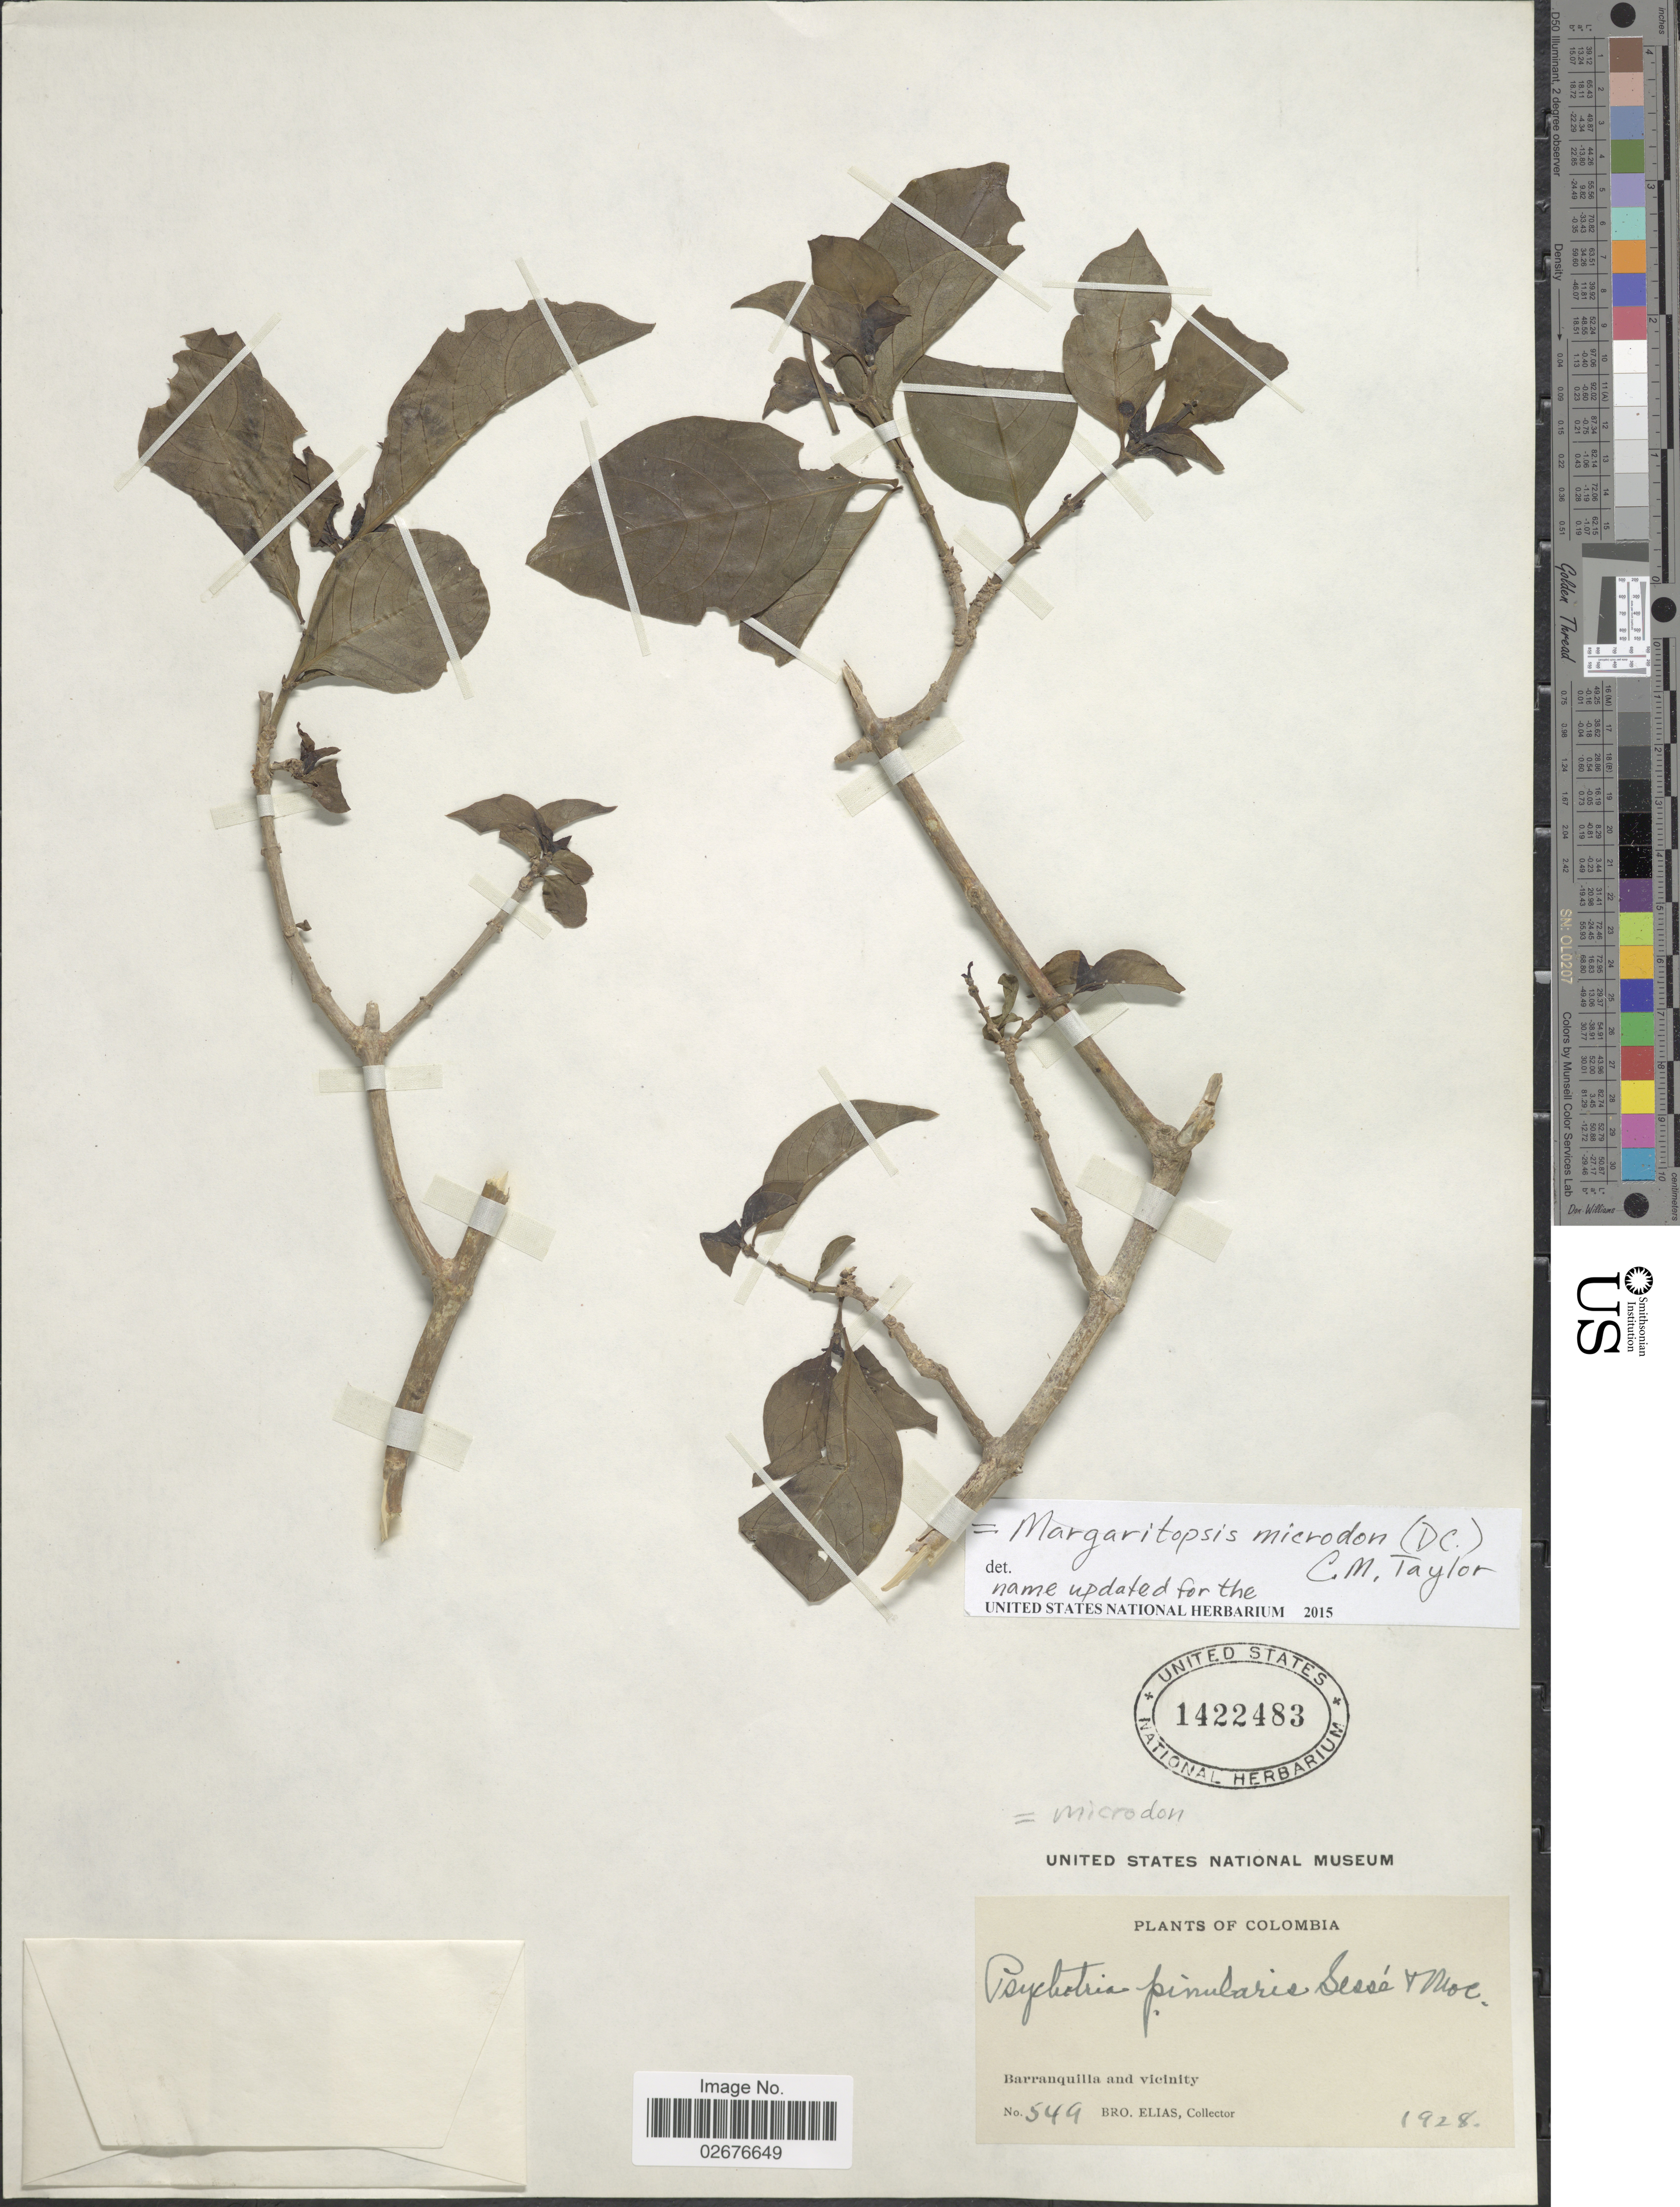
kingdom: Plantae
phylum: Tracheophyta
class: Magnoliopsida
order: Gentianales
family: Rubiaceae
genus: Margaritopsis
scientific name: Margaritopsis microdon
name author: (DC.) C.M. Taylor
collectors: Bro. Elias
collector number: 549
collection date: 1928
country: Colombia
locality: Barranquilla and vicinity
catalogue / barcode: US 1422483